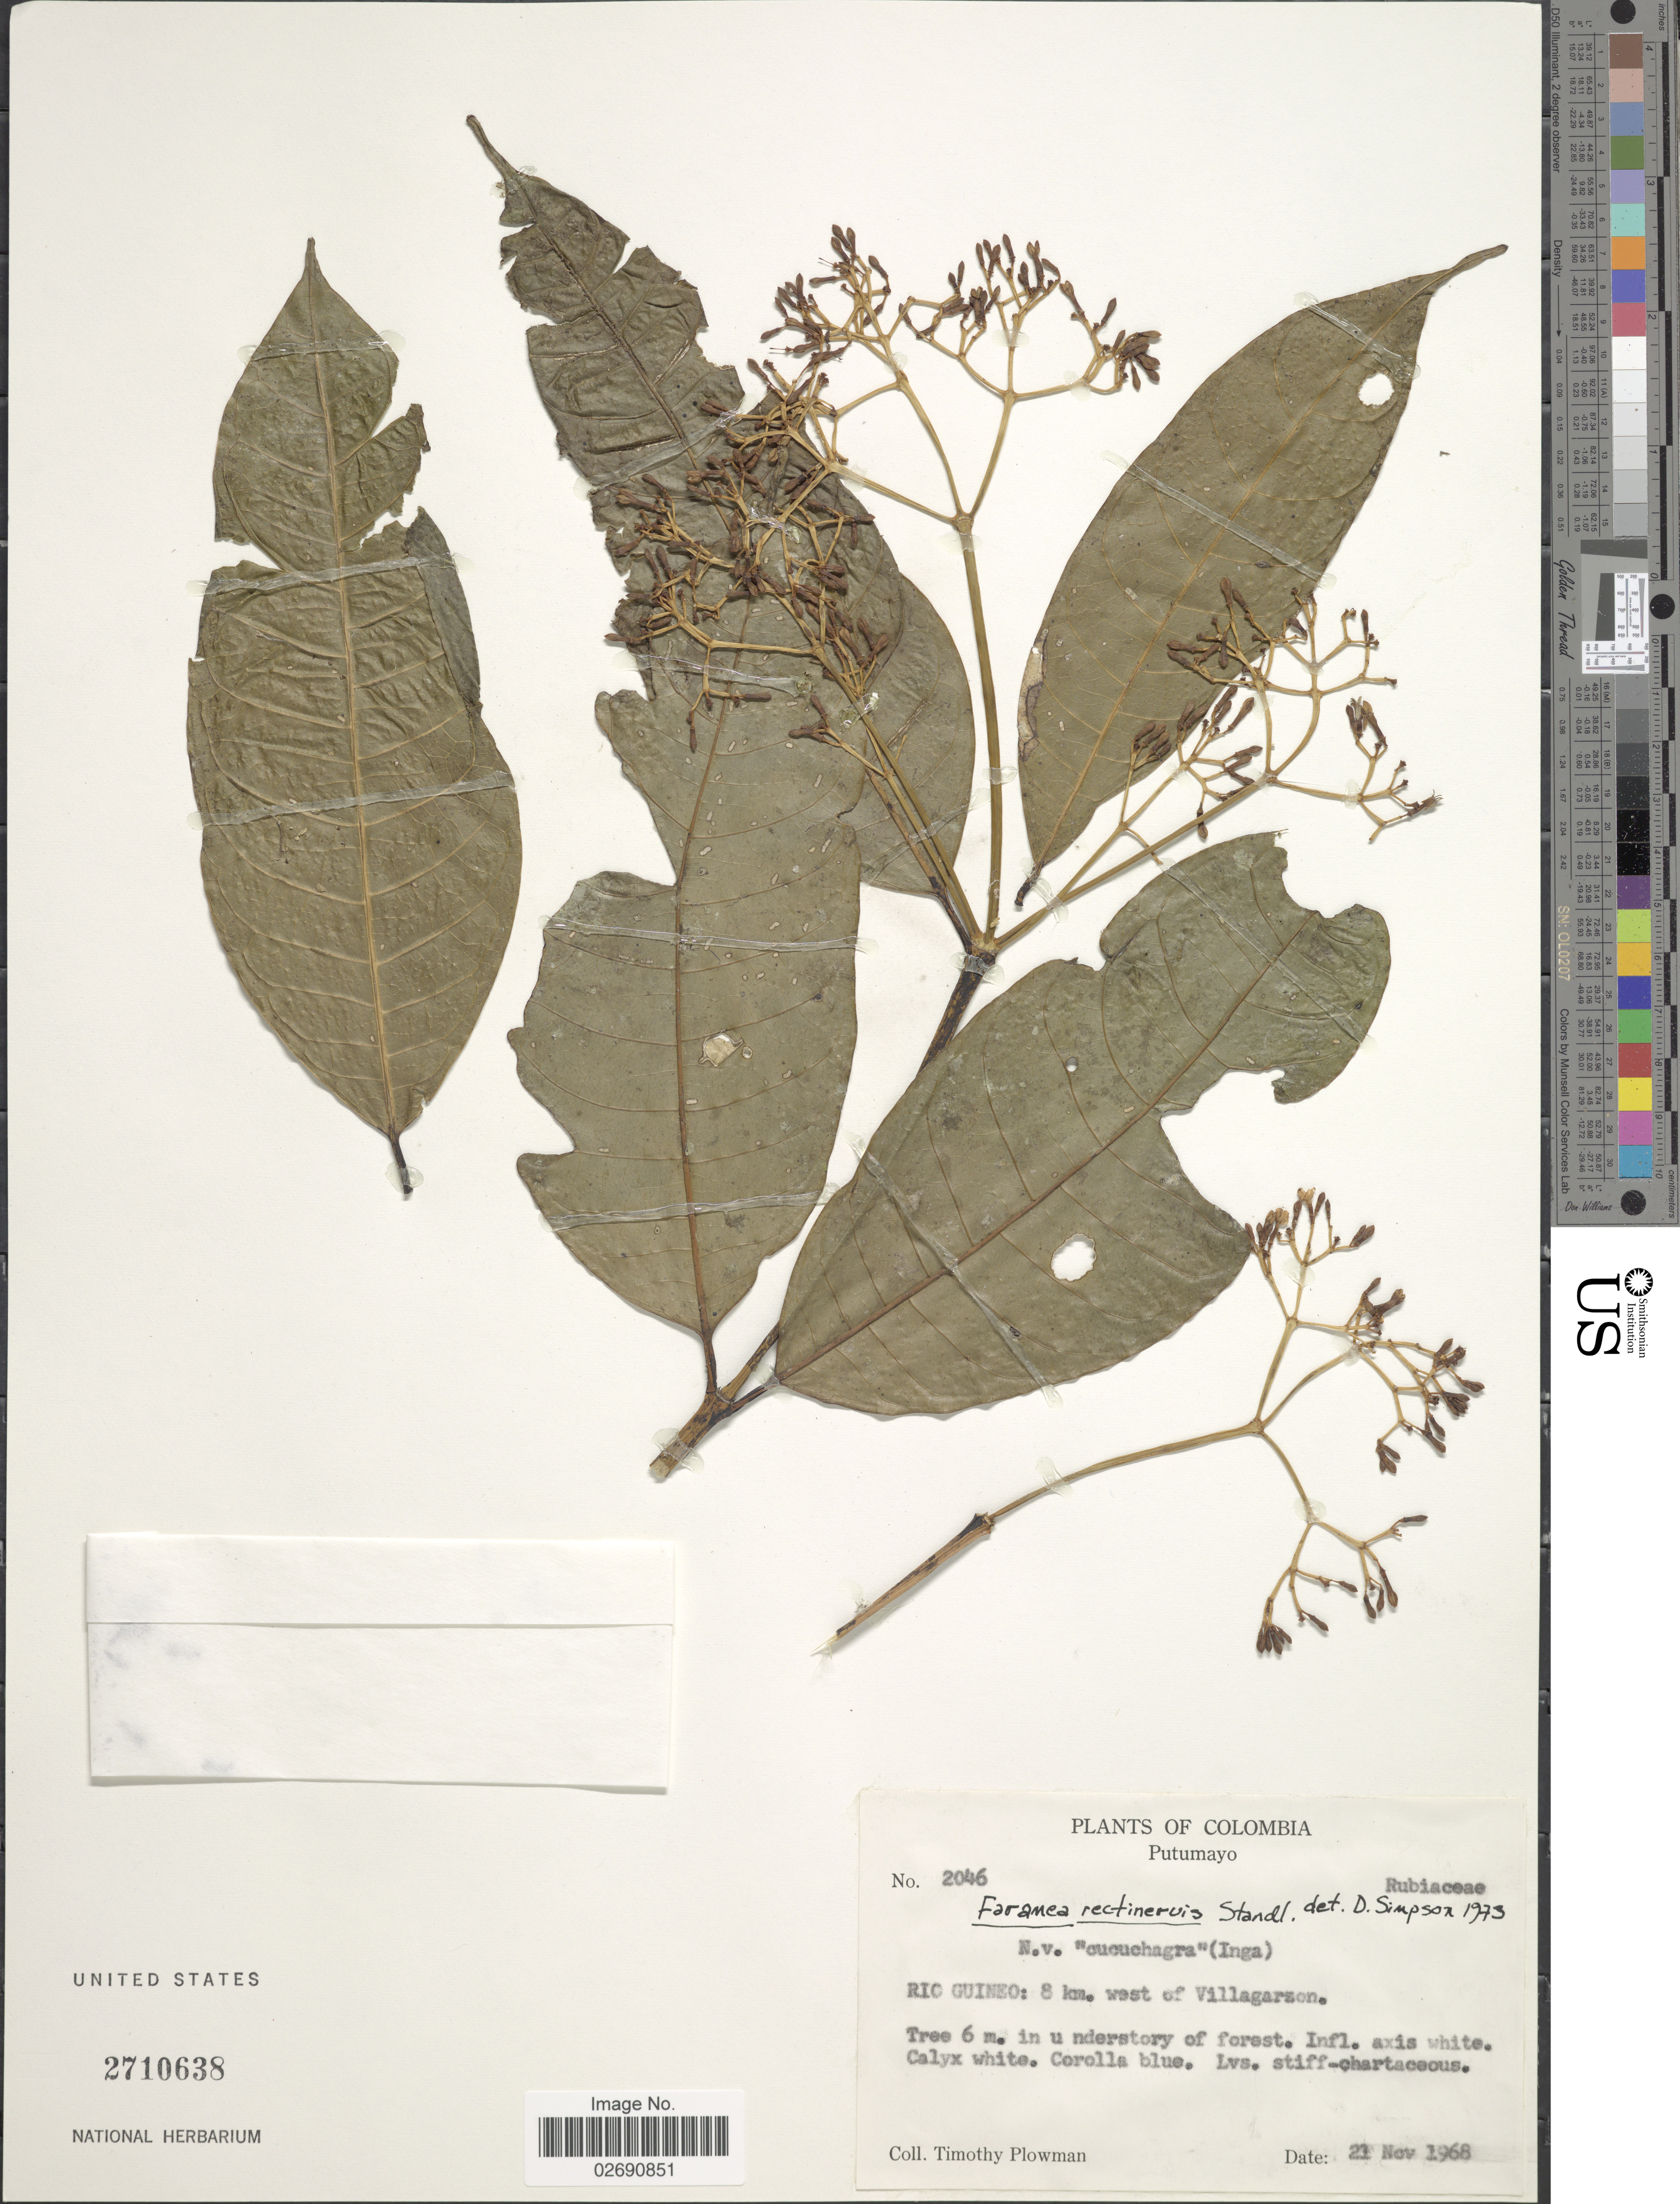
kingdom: Plantae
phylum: Tracheophyta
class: Magnoliopsida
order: Gentianales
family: Rubiaceae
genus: Faramea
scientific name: Faramea rectinervia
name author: Standl.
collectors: T. Plowman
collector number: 2046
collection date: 1968-11-21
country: Colombia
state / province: Putumayo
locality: Rio Guineo: 8 km. west of Villagarzon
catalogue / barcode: US 2710638